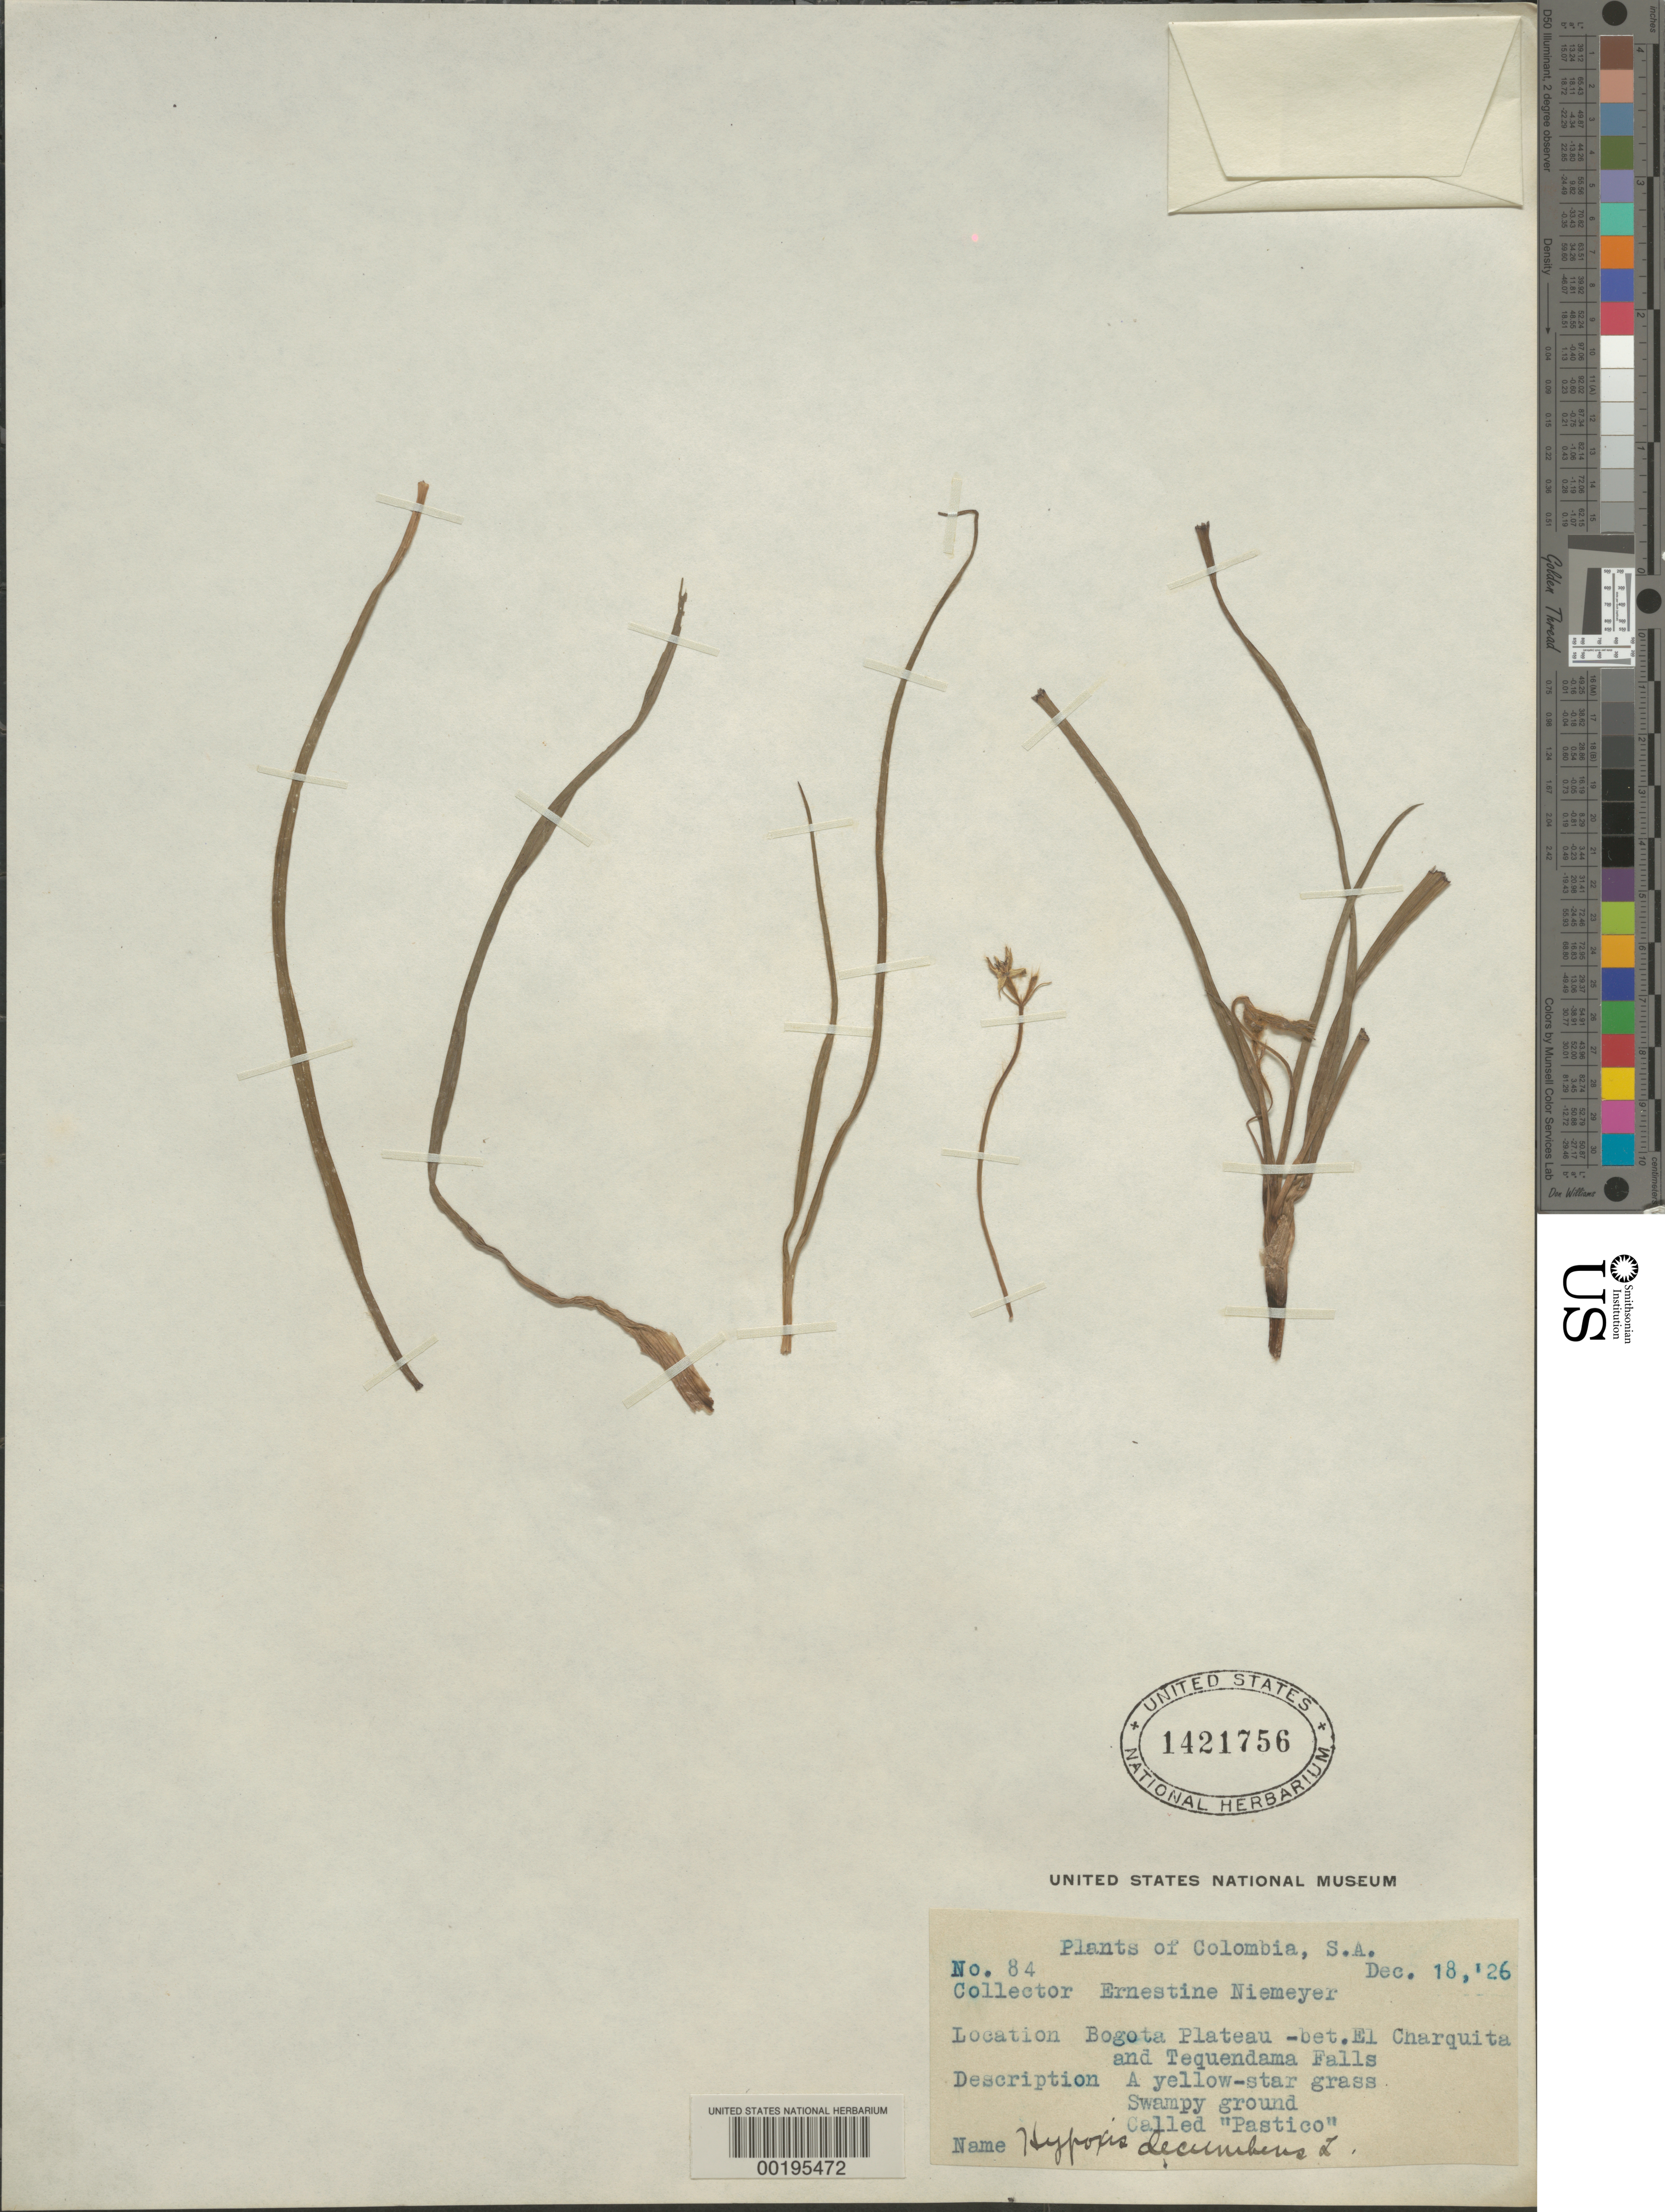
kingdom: Plantae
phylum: Tracheophyta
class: Liliopsida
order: Asparagales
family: Hypoxidaceae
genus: Hypoxis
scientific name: Hypoxis decumbens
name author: L.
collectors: E. Niemeyer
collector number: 84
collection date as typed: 18 Dec 1926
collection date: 1926-12-18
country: Colombia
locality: Bogota Plateau, between el Charquita and Teqendama Falls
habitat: Swampy ground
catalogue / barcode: US 1421756